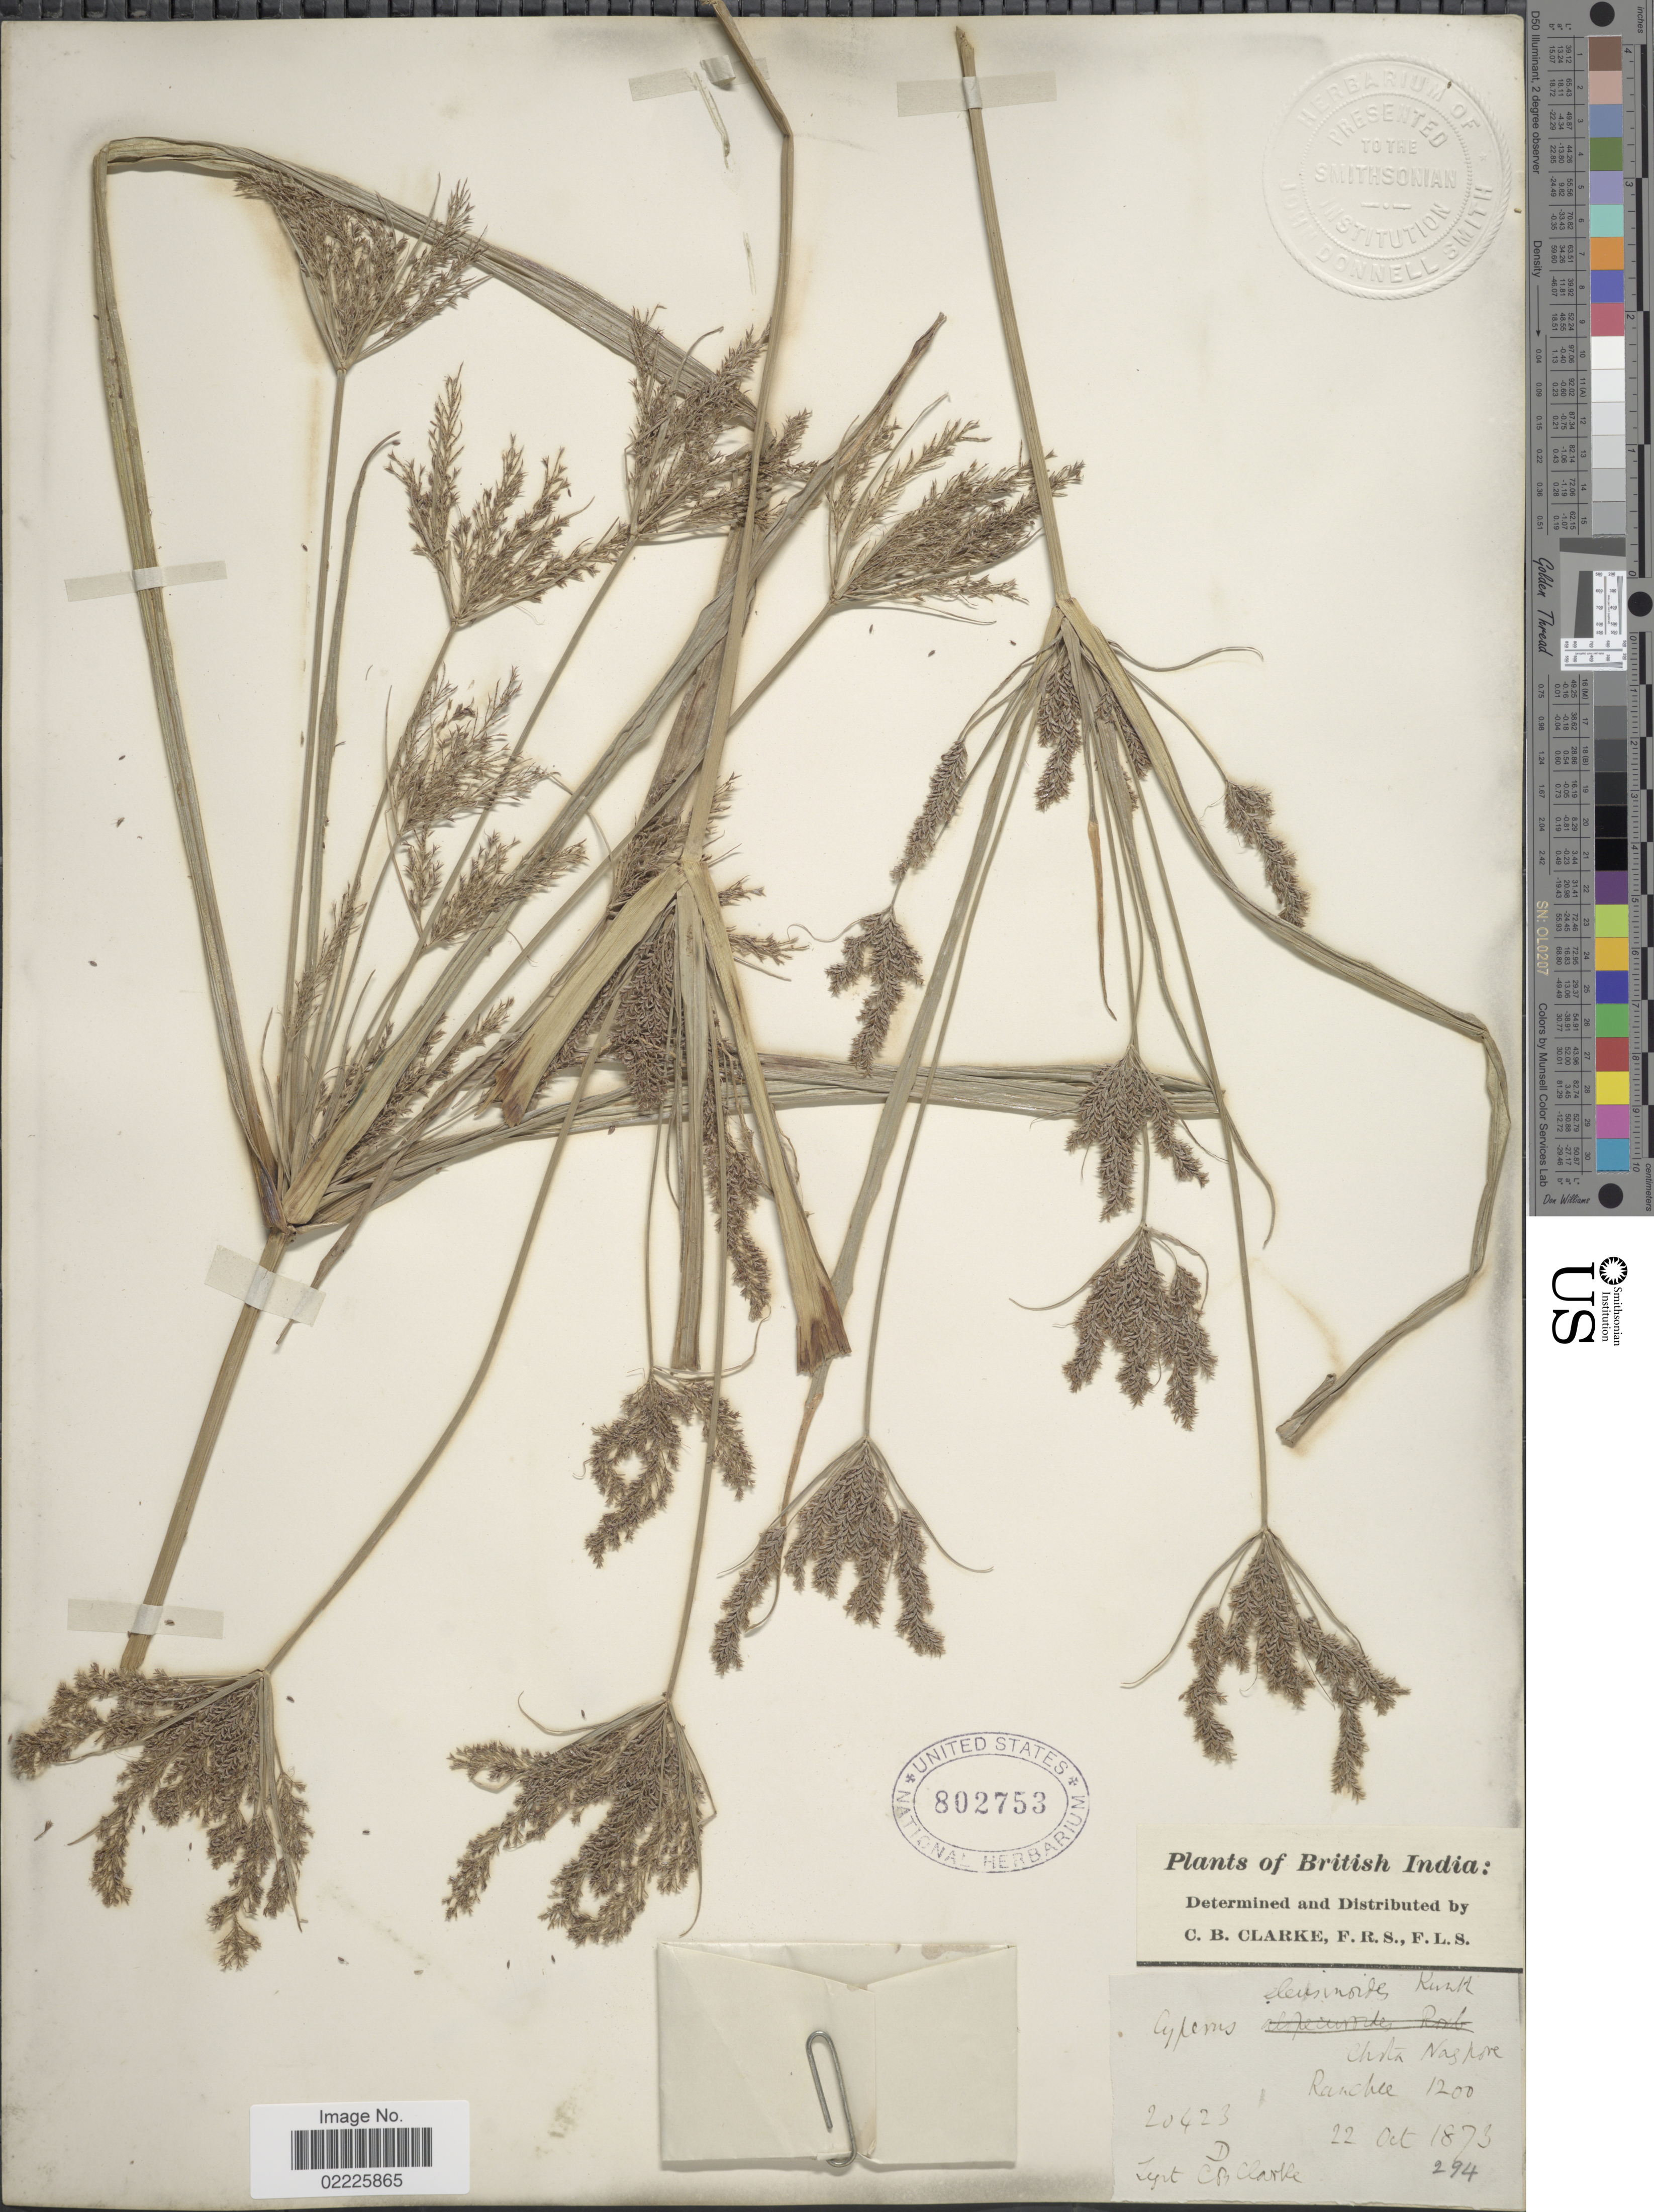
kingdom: Plantae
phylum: Tracheophyta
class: Liliopsida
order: Poales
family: Cyperaceae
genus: Cyperus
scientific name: Cyperus nutans subsp. eleusinoides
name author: (Kunth) T. Koyama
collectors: C. B. Clarke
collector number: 20423D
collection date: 1873-10-22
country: India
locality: British India, Chota Nagpore, Ranchee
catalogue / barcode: US 802753